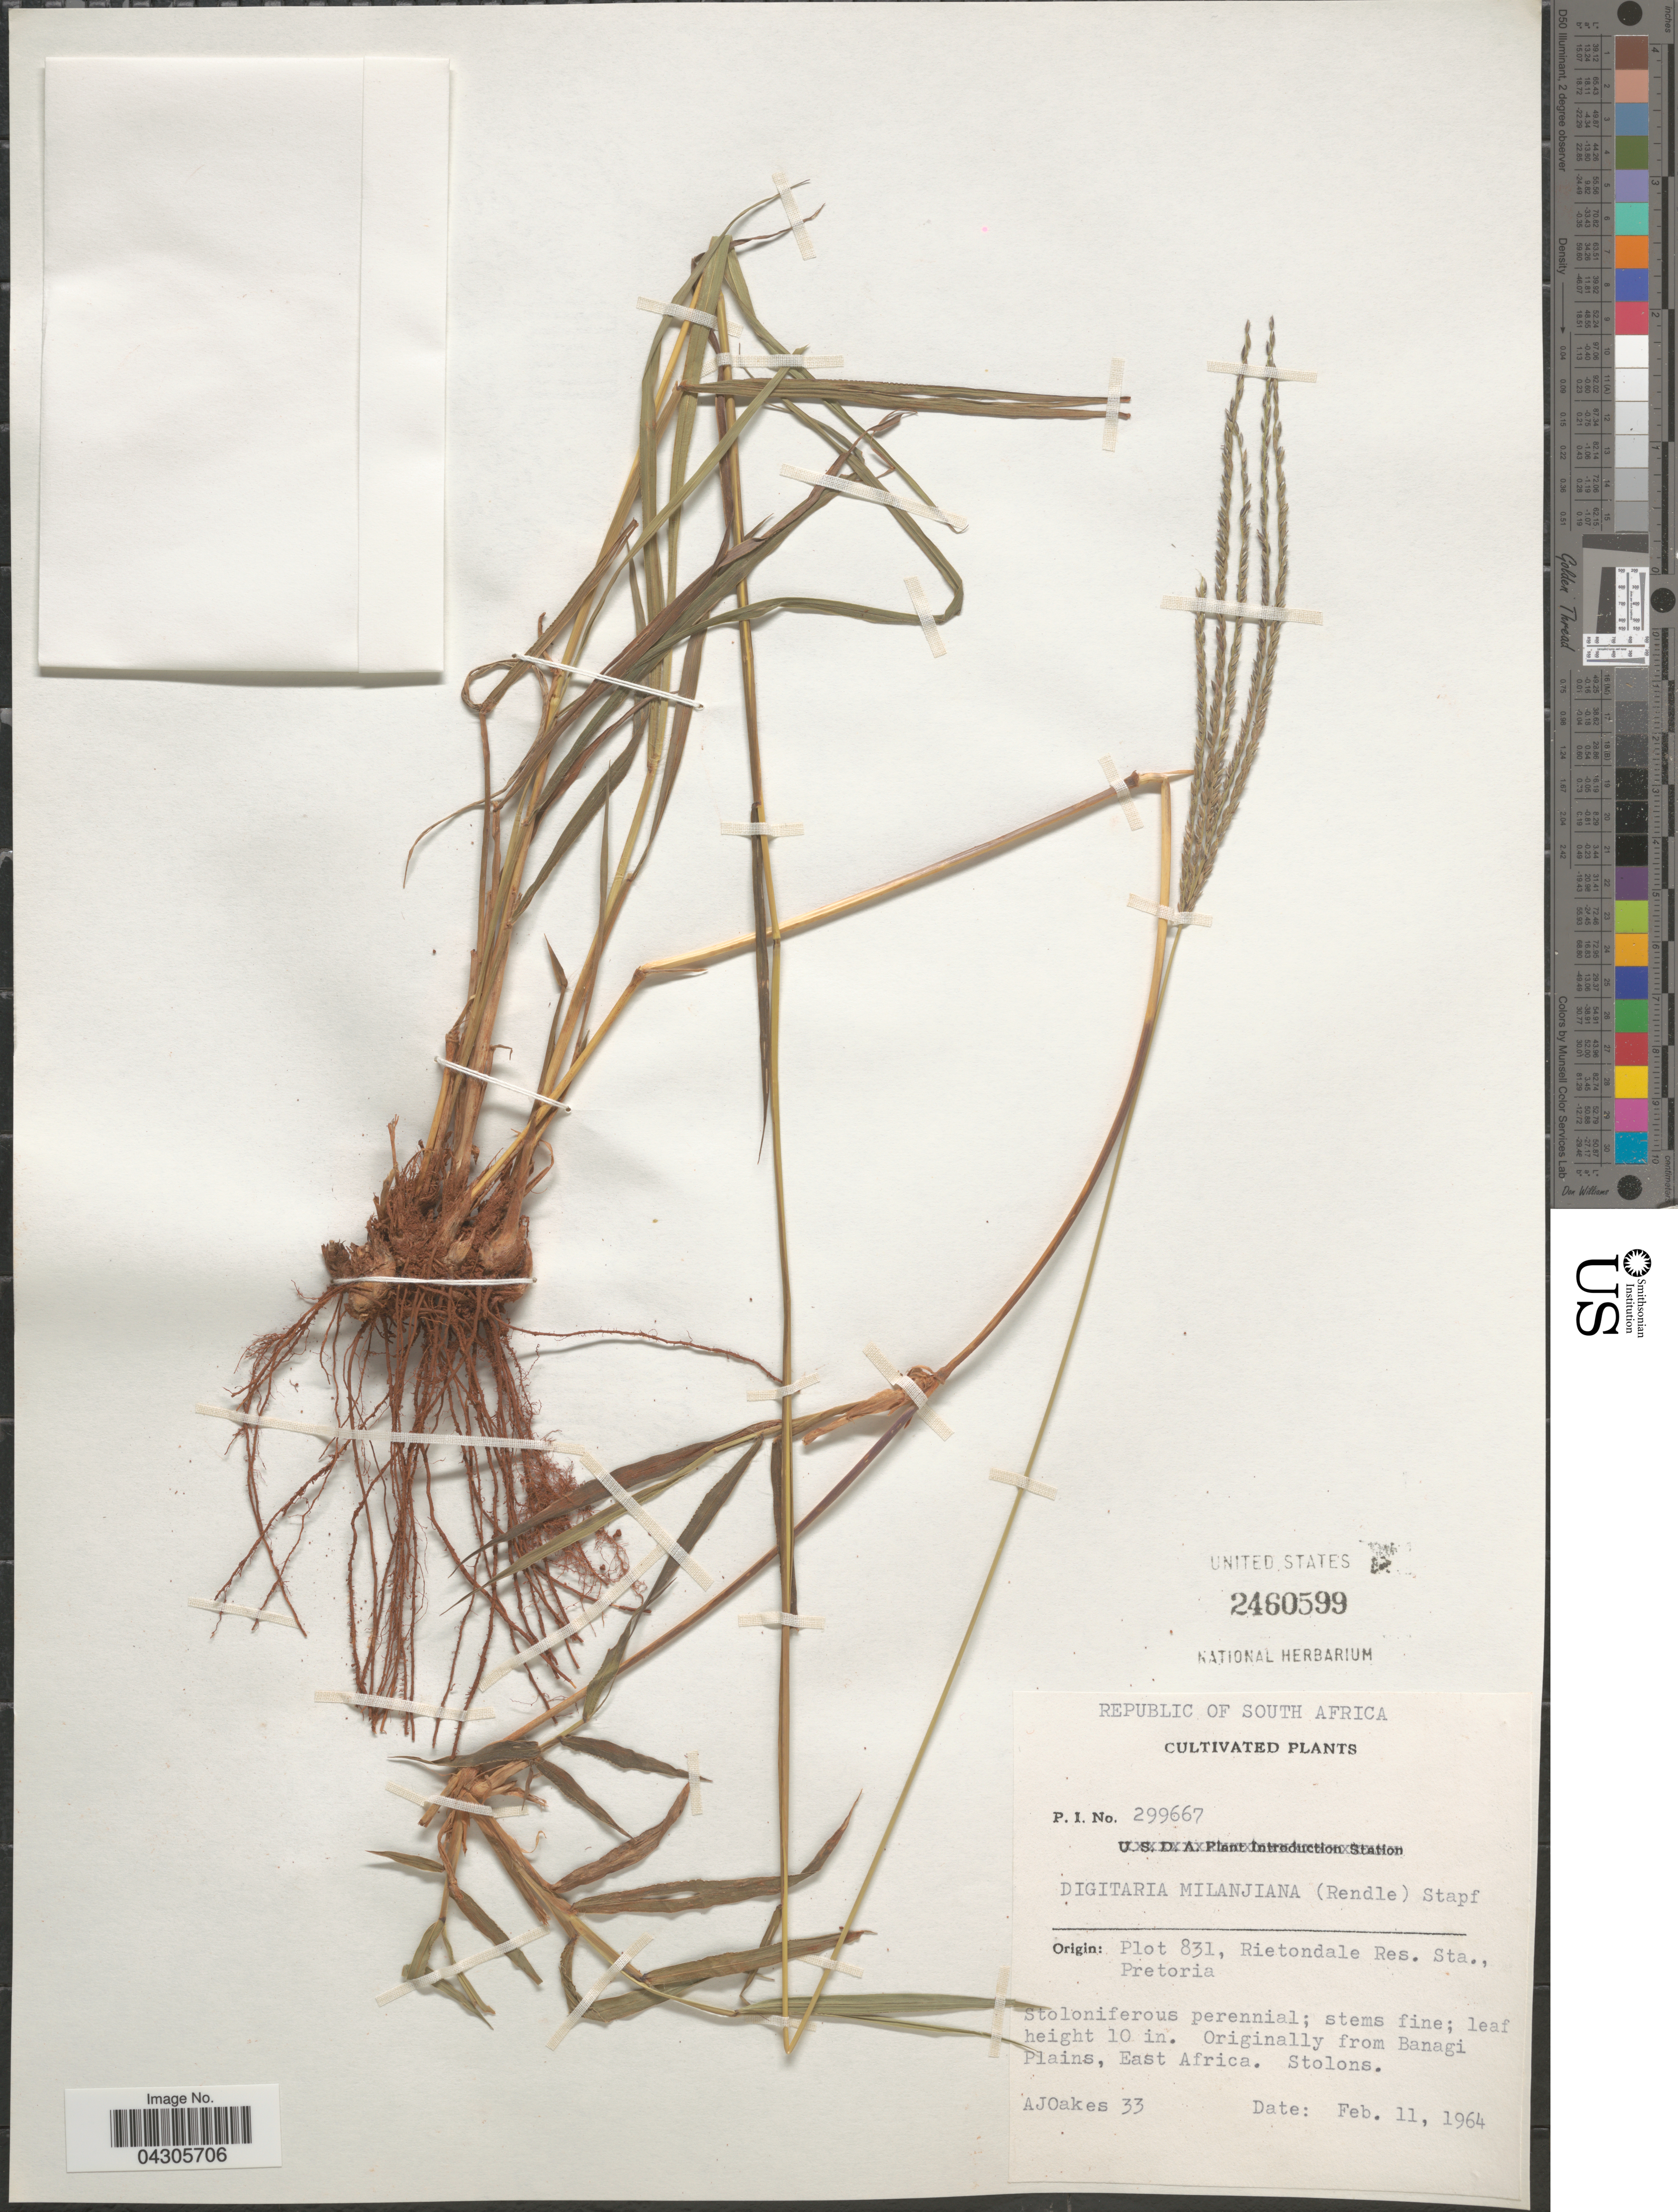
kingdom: Plantae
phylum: Tracheophyta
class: Liliopsida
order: Poales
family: Poaceae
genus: Digitaria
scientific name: Digitaria milanjiana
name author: (Rendle) Stapf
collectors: A. Oakes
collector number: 33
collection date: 1964-02-11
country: South Africa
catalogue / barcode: US 2460599